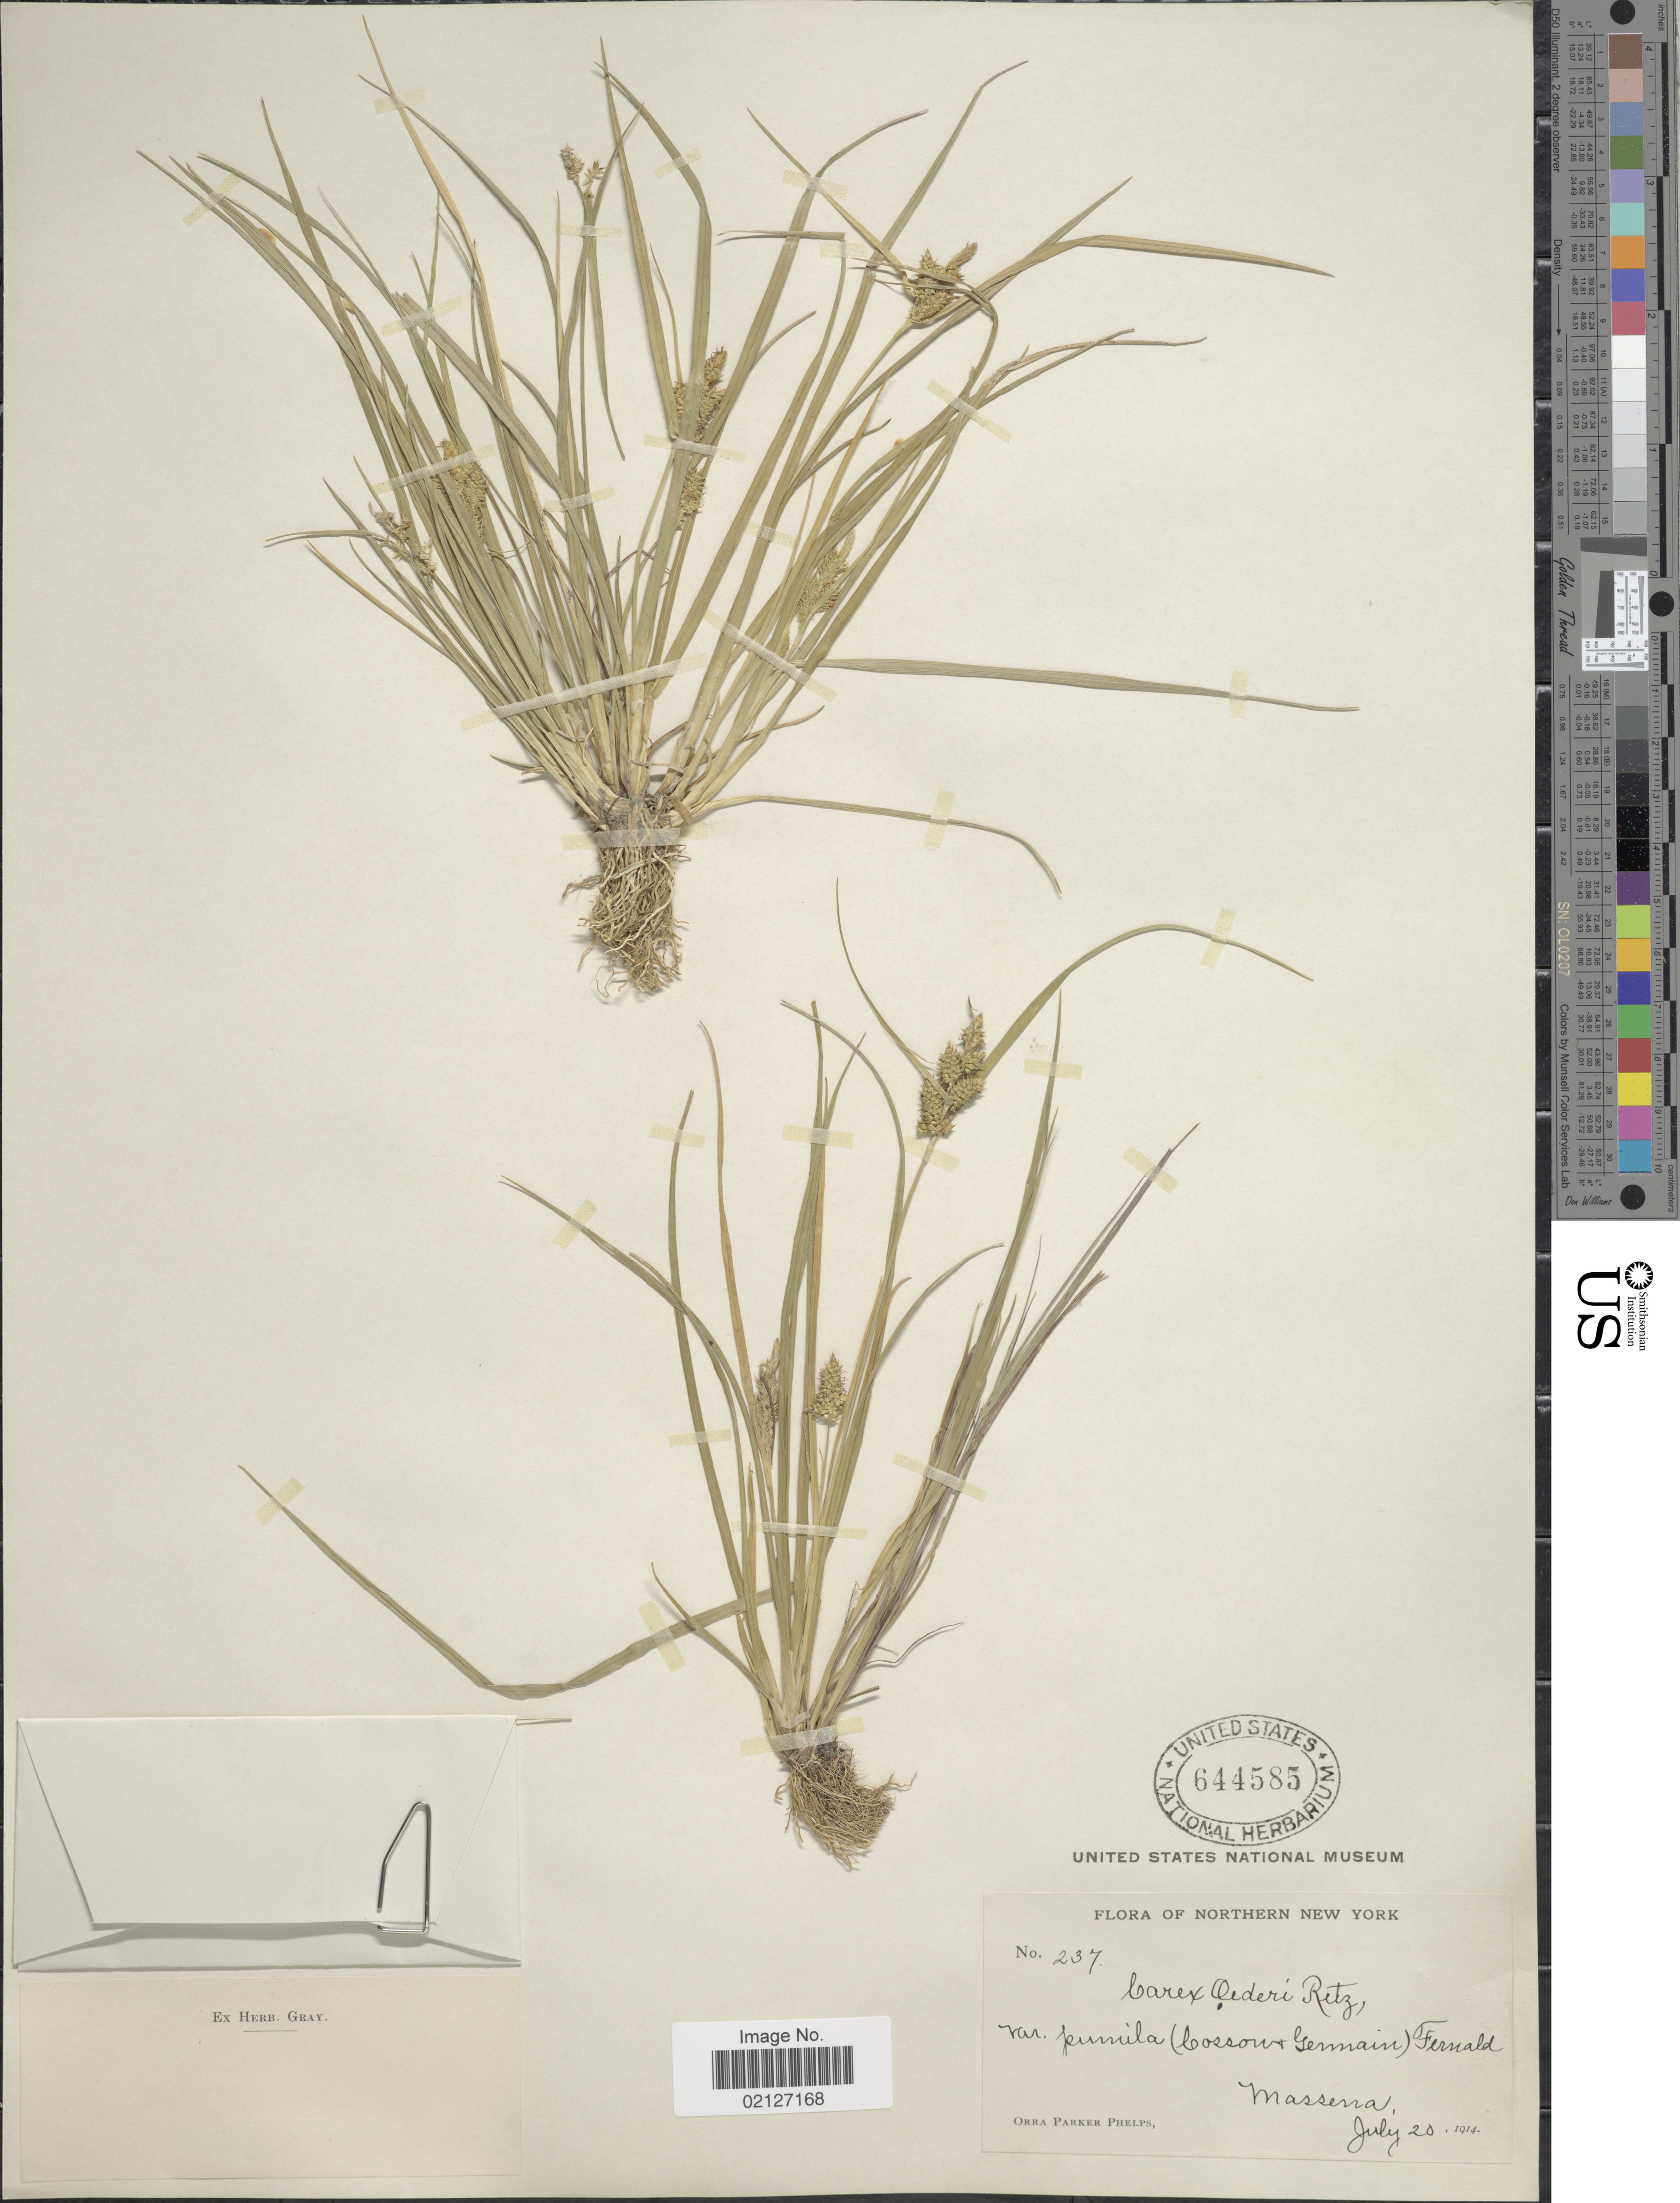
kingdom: Plantae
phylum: Tracheophyta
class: Liliopsida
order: Poales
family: Cyperaceae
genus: Carex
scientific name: Carex oederi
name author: Retz.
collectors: O. P. Phelps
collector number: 237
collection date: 1914-07-20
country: United States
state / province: New York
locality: Northern New York, Massena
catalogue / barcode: US 644585